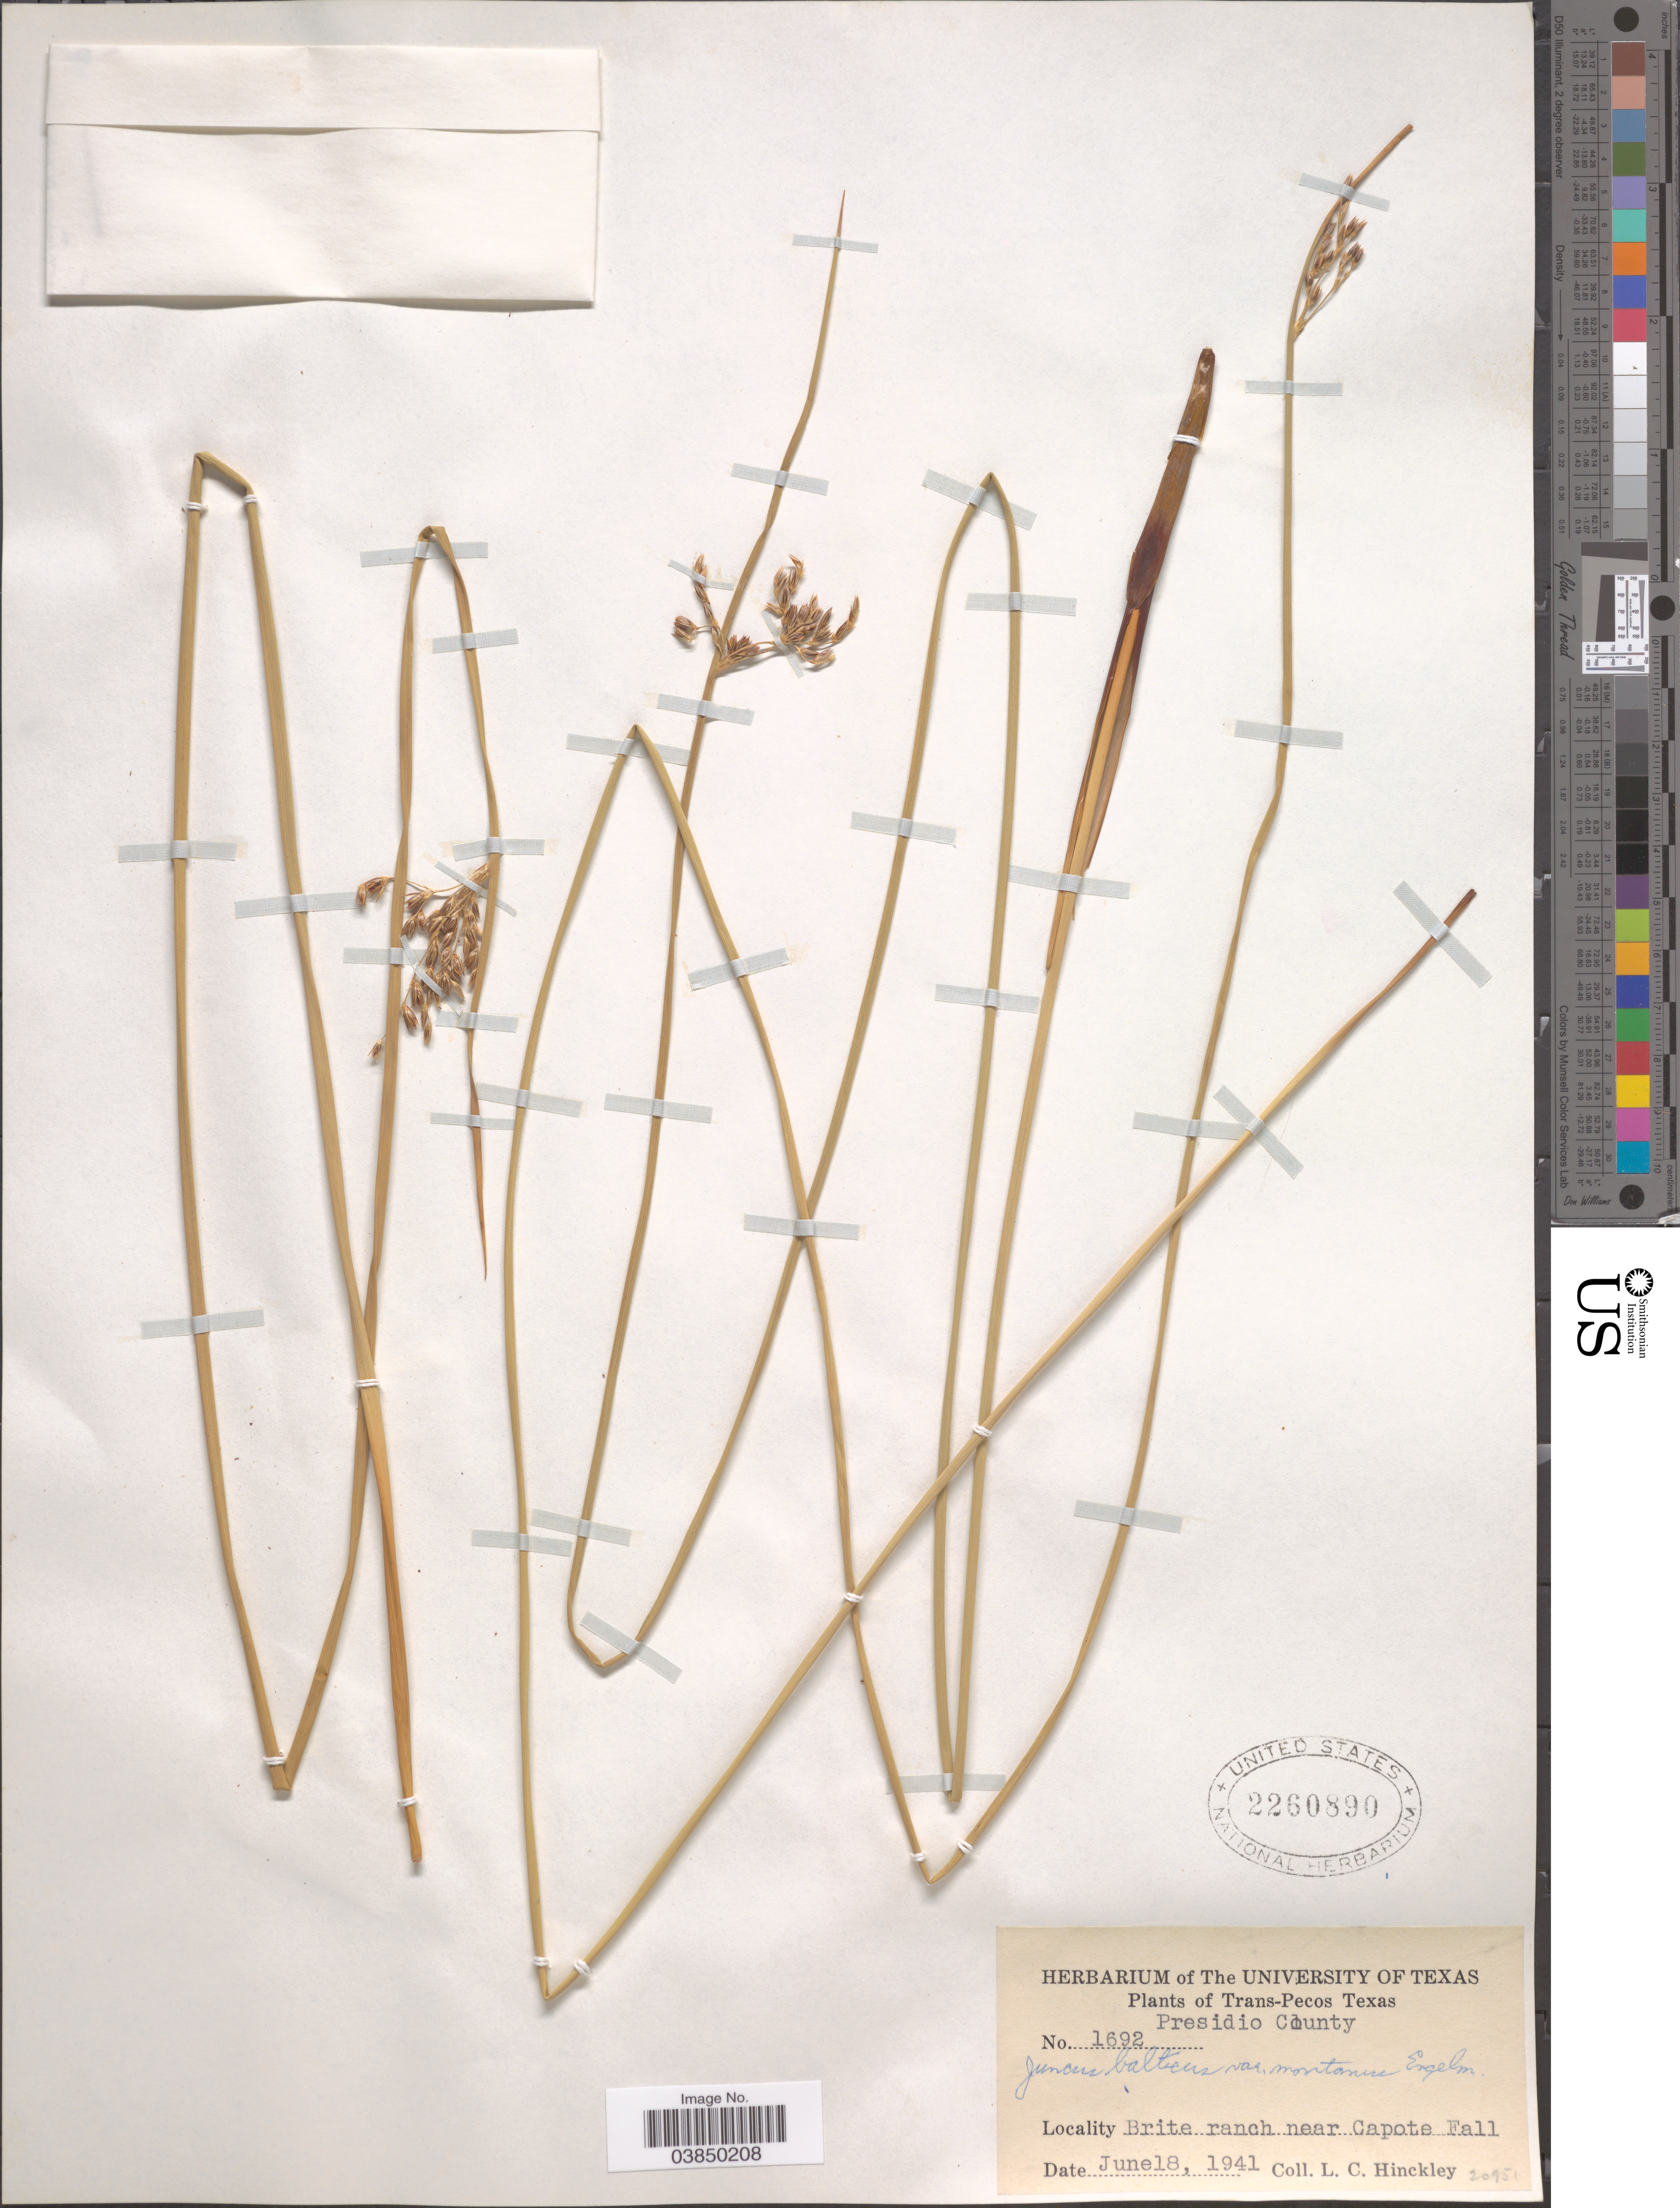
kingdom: Plantae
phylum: Tracheophyta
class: Liliopsida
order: Poales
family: Juncaceae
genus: Juncus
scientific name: Juncus balticus var. montanus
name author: Engelm.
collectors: L. Hinckley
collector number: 1692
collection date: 1941-06-18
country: United States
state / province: Texas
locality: Trans-Pecos Texas. Presidio County. Brite ranch near Capote Fall.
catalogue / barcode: US 2260890